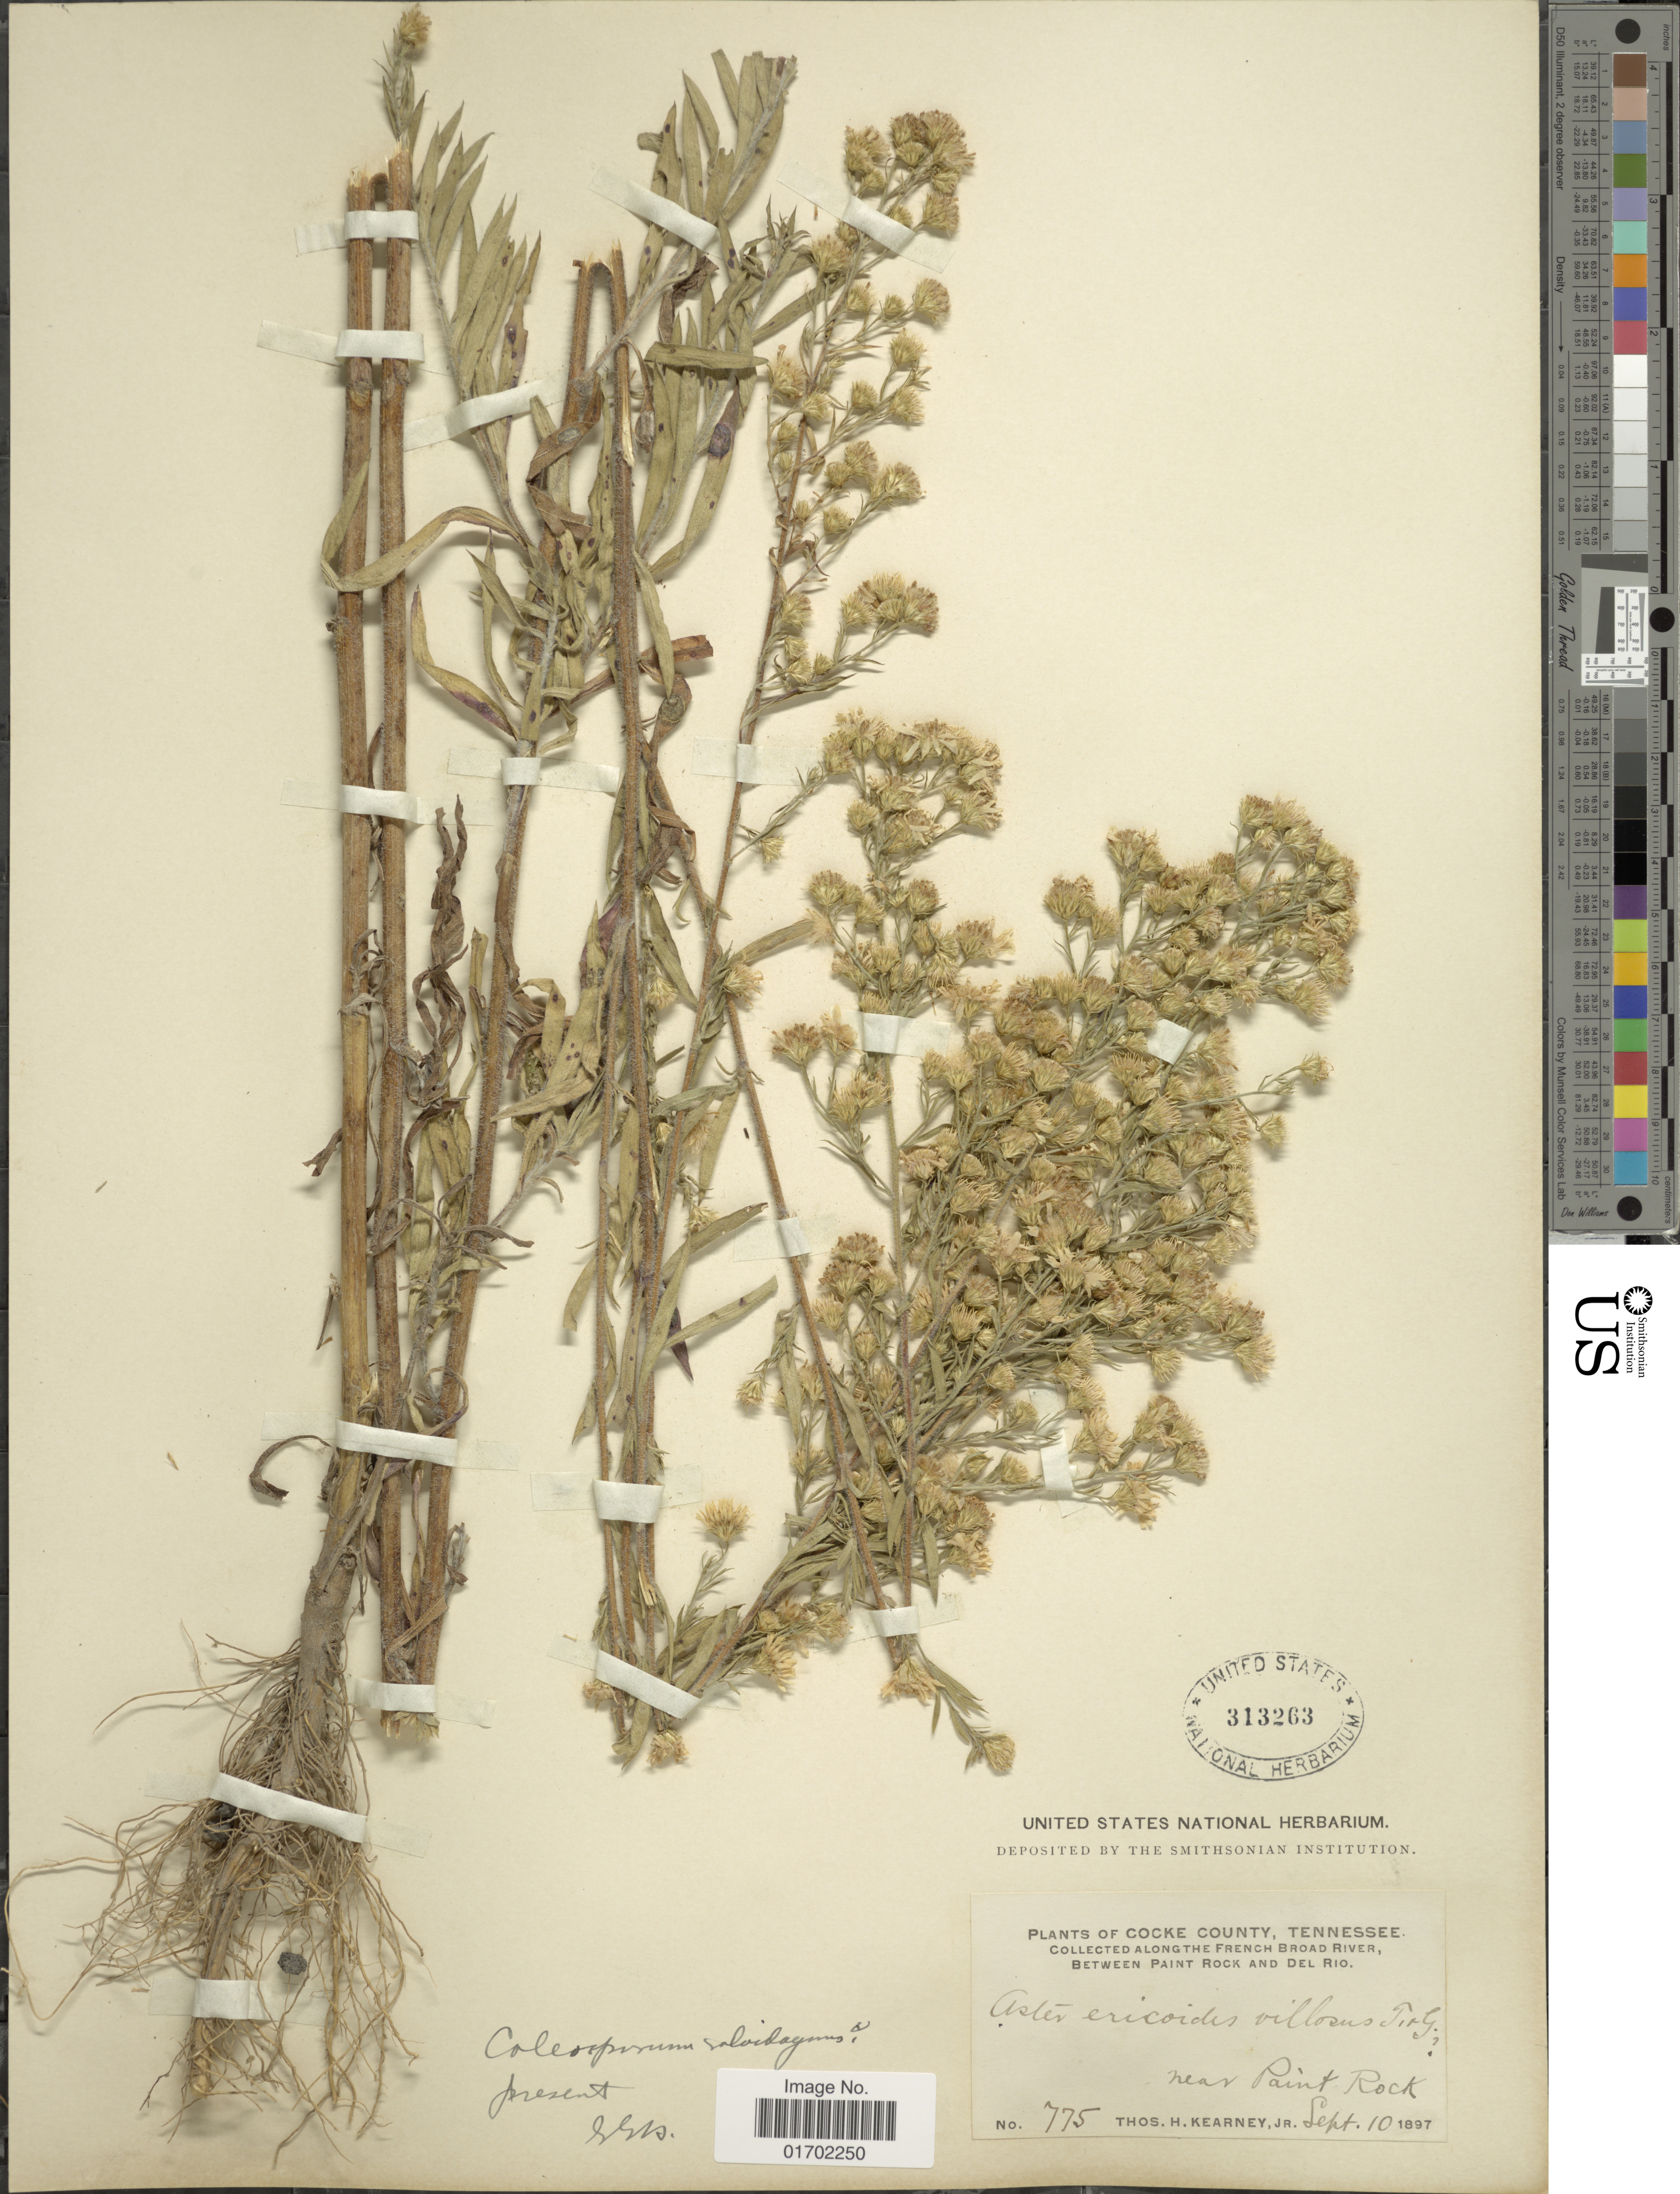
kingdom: Plantae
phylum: Tracheophyta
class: Magnoliopsida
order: Asterales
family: Asteraceae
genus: Symphyotrichum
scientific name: Symphyotrichum pilosum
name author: (Willd.) G.L. Nesom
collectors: T. H. Kearney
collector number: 775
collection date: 1897-09-10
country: United States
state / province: Tennessee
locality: Cocke County, along the French Broad River, between Paint Rock and Del Rio, near Paint Rock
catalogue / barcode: US 313263